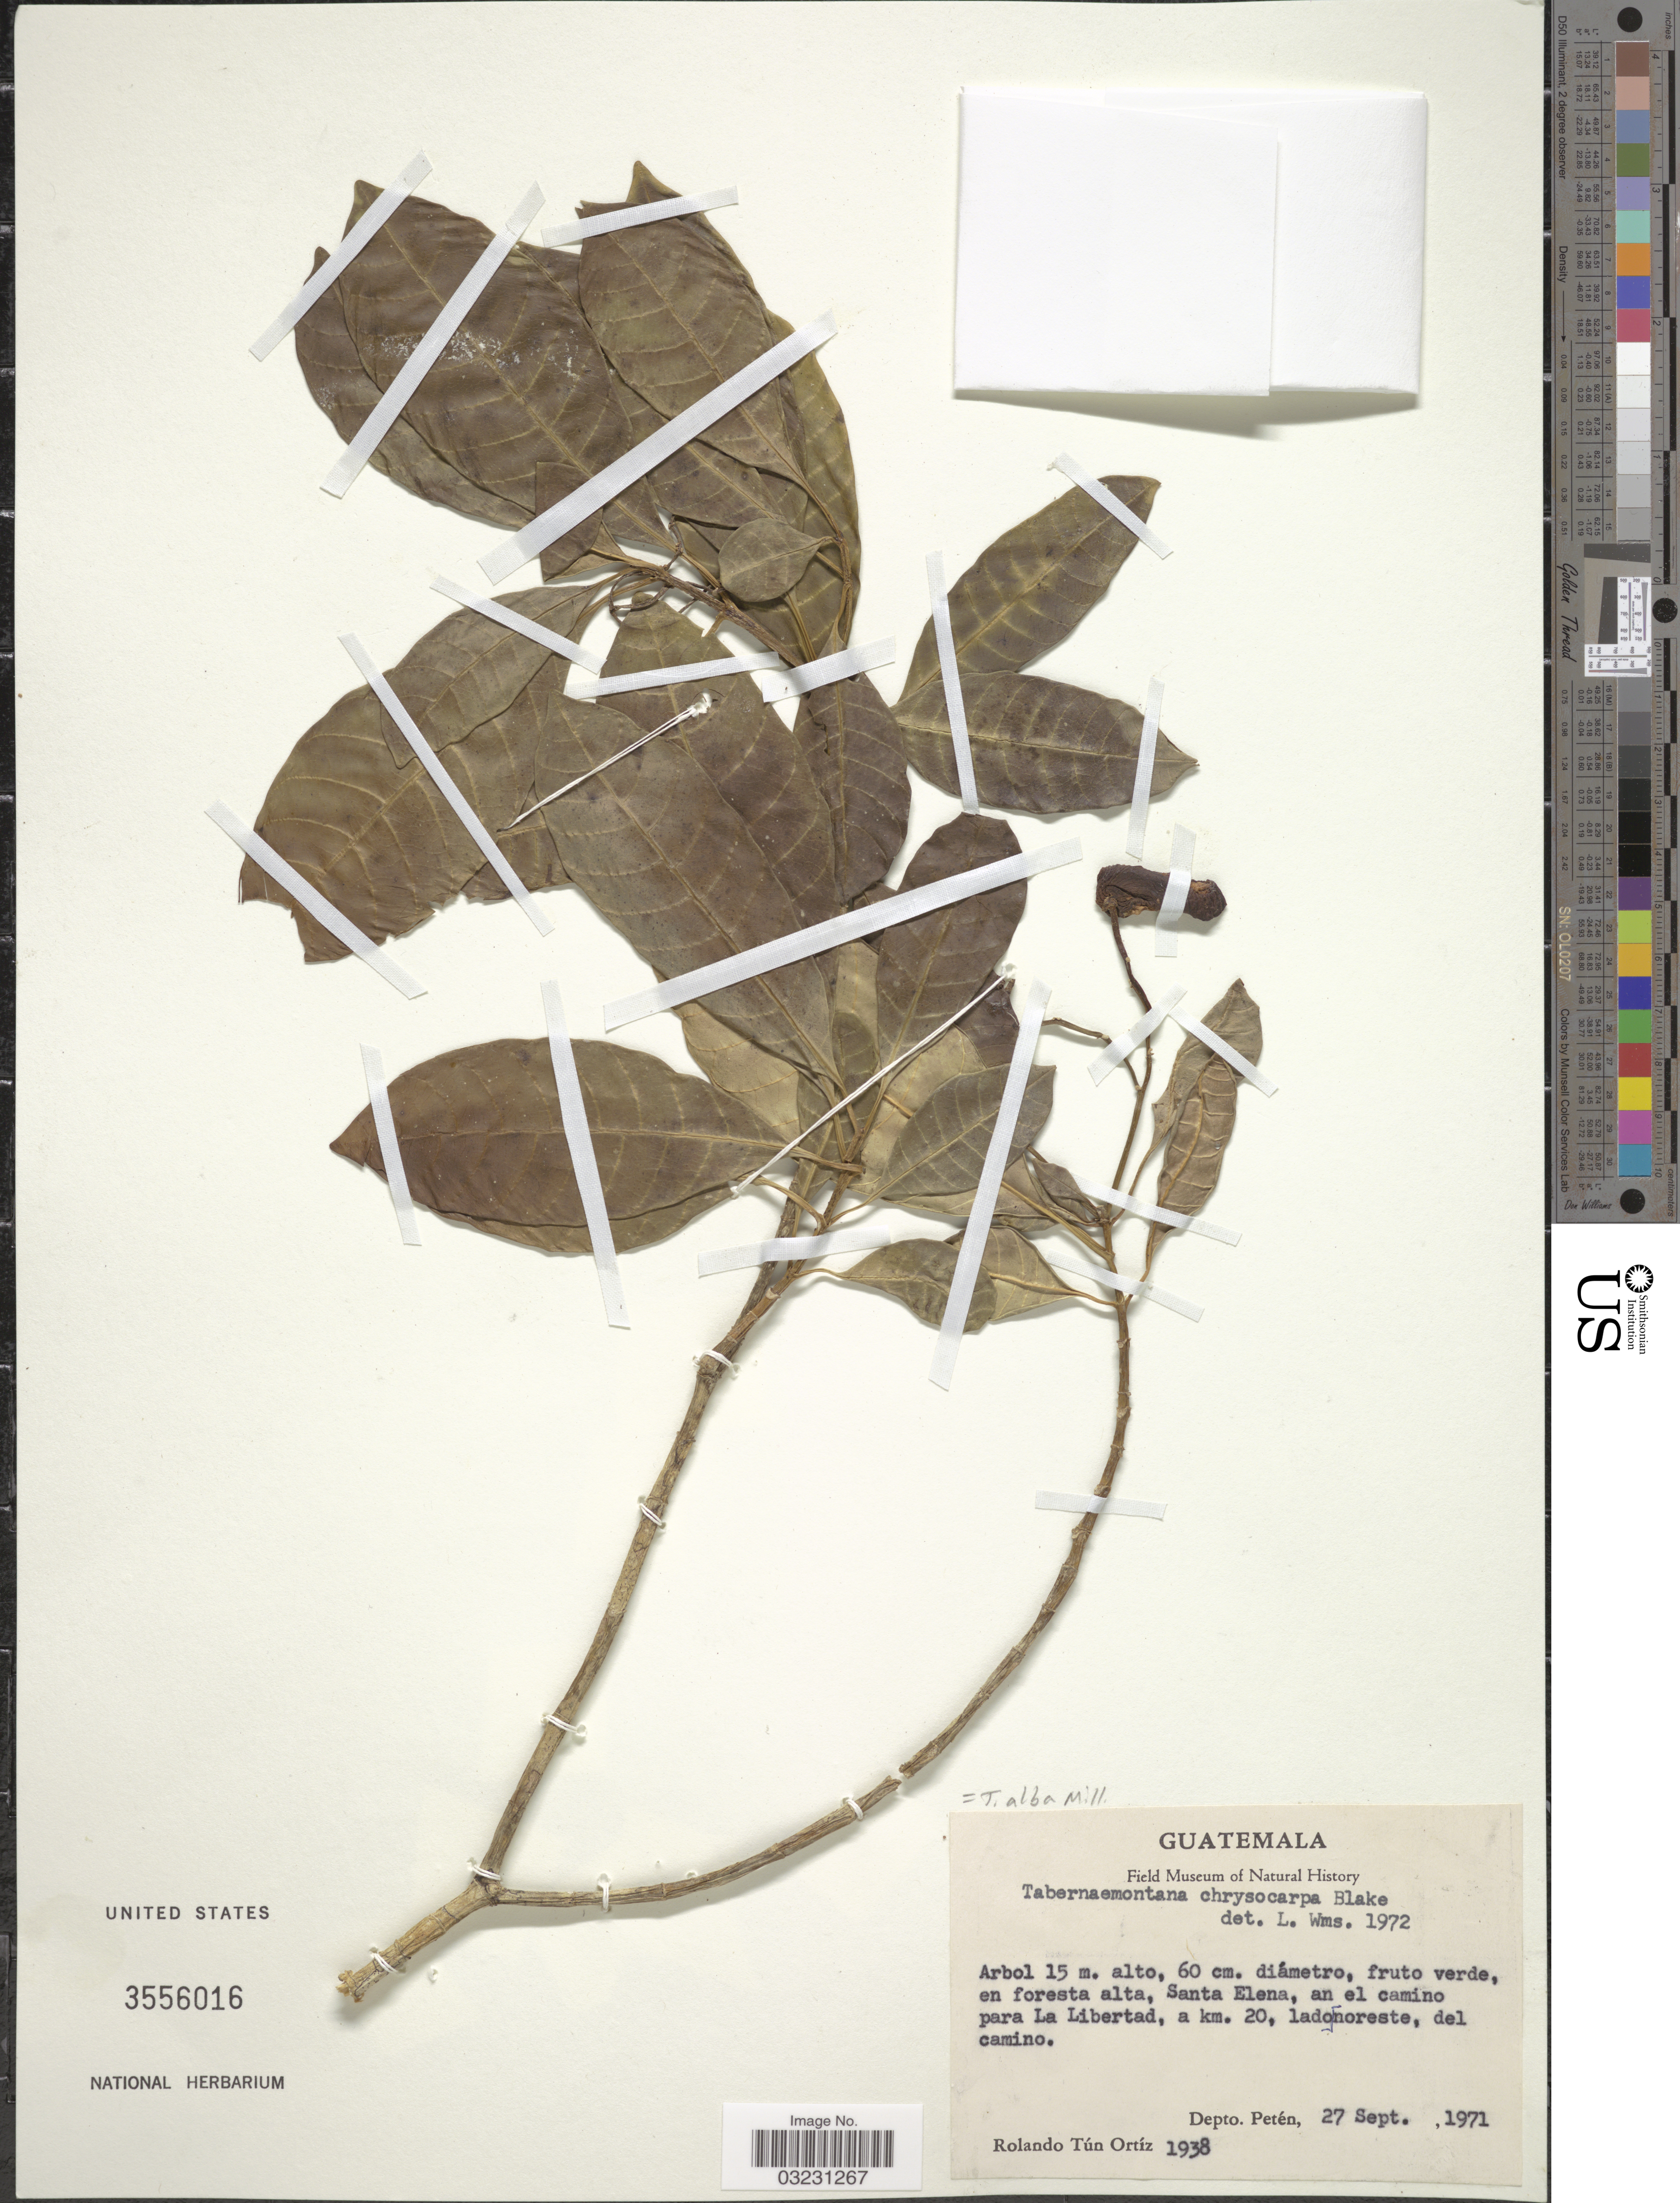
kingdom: Plantae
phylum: Tracheophyta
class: Magnoliopsida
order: Gentianales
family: Apocynaceae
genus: Tabernaemontana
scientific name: Tabernaemontana alba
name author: Mill.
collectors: R. T. Ortíz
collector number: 1938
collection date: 1971-09-27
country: Guatemala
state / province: El Petén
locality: Santa Elena, an el camino para La Libertad, a km. 20, lado noreste, del camino. Depto. Petén.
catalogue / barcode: US 3556016